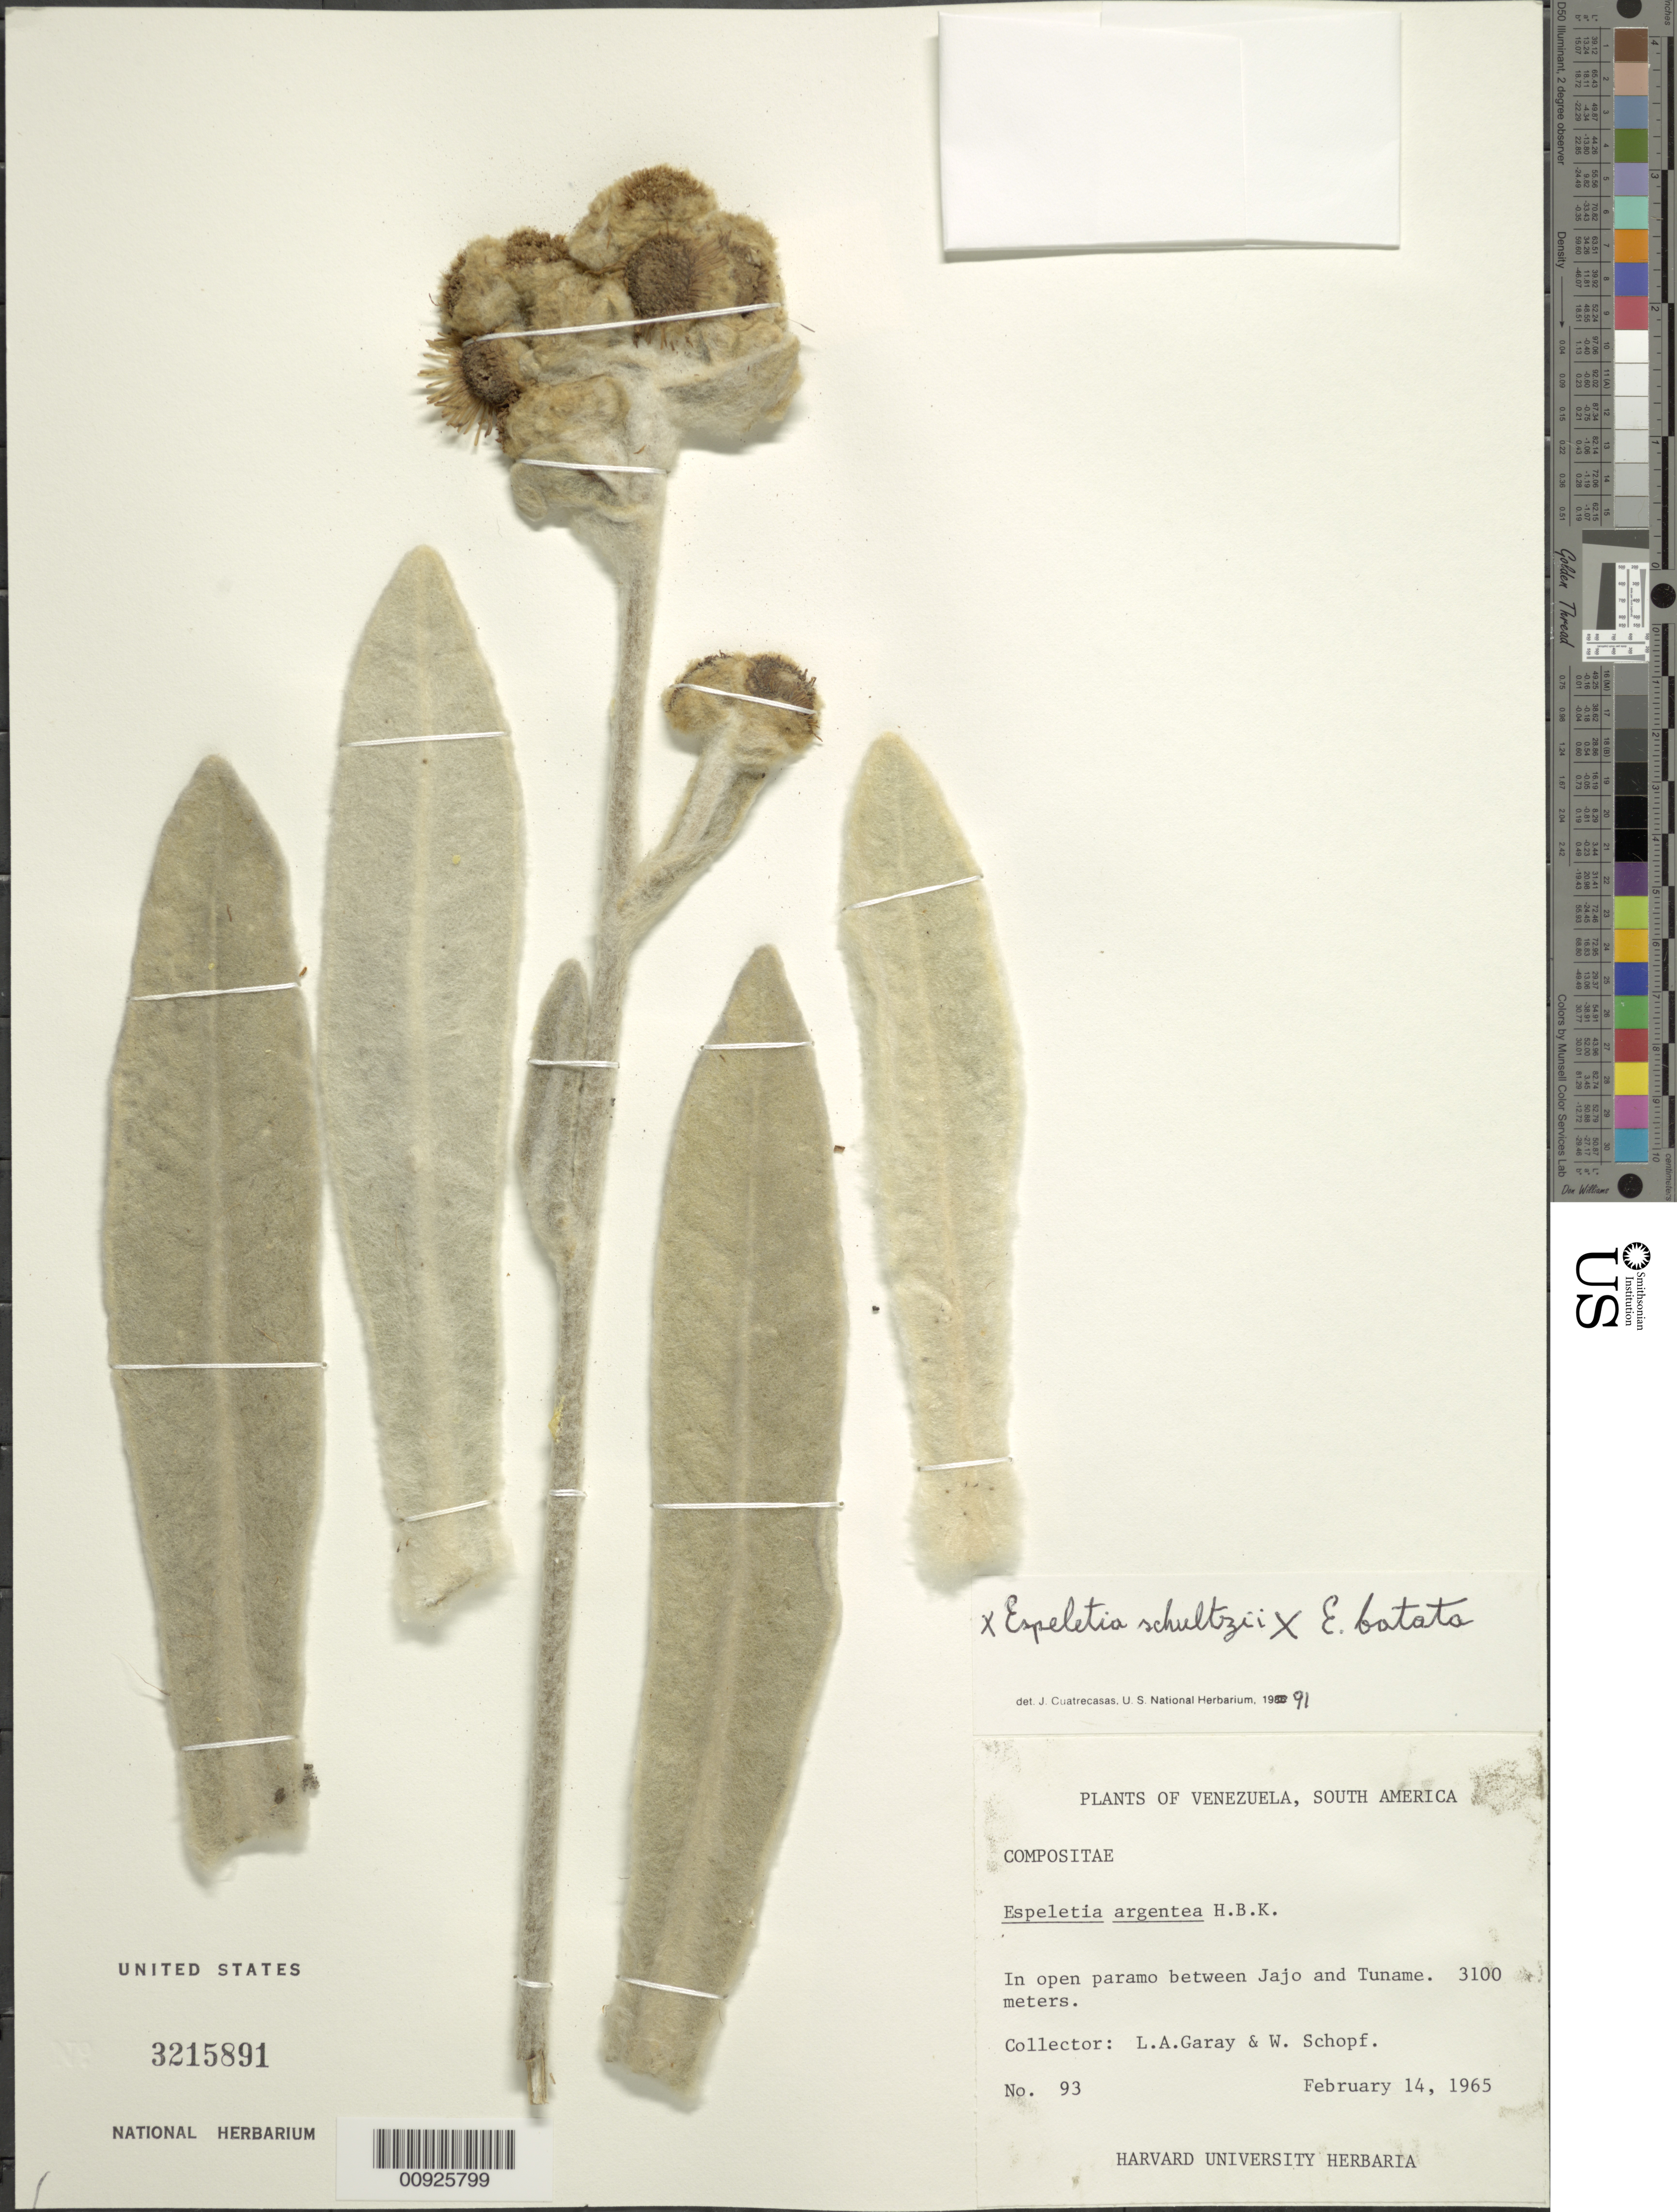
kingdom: Plantae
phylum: Tracheophyta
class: Magnoliopsida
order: Asterales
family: Asteraceae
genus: Espeletia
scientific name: Espeletia schultzii x E. batata Cuatrec.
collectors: L. Garay & W. Schopf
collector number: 93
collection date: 1965-02-14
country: Venezuela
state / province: Mérida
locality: In open páramo between Jajo and Tuñame.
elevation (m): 3100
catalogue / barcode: US 3215891